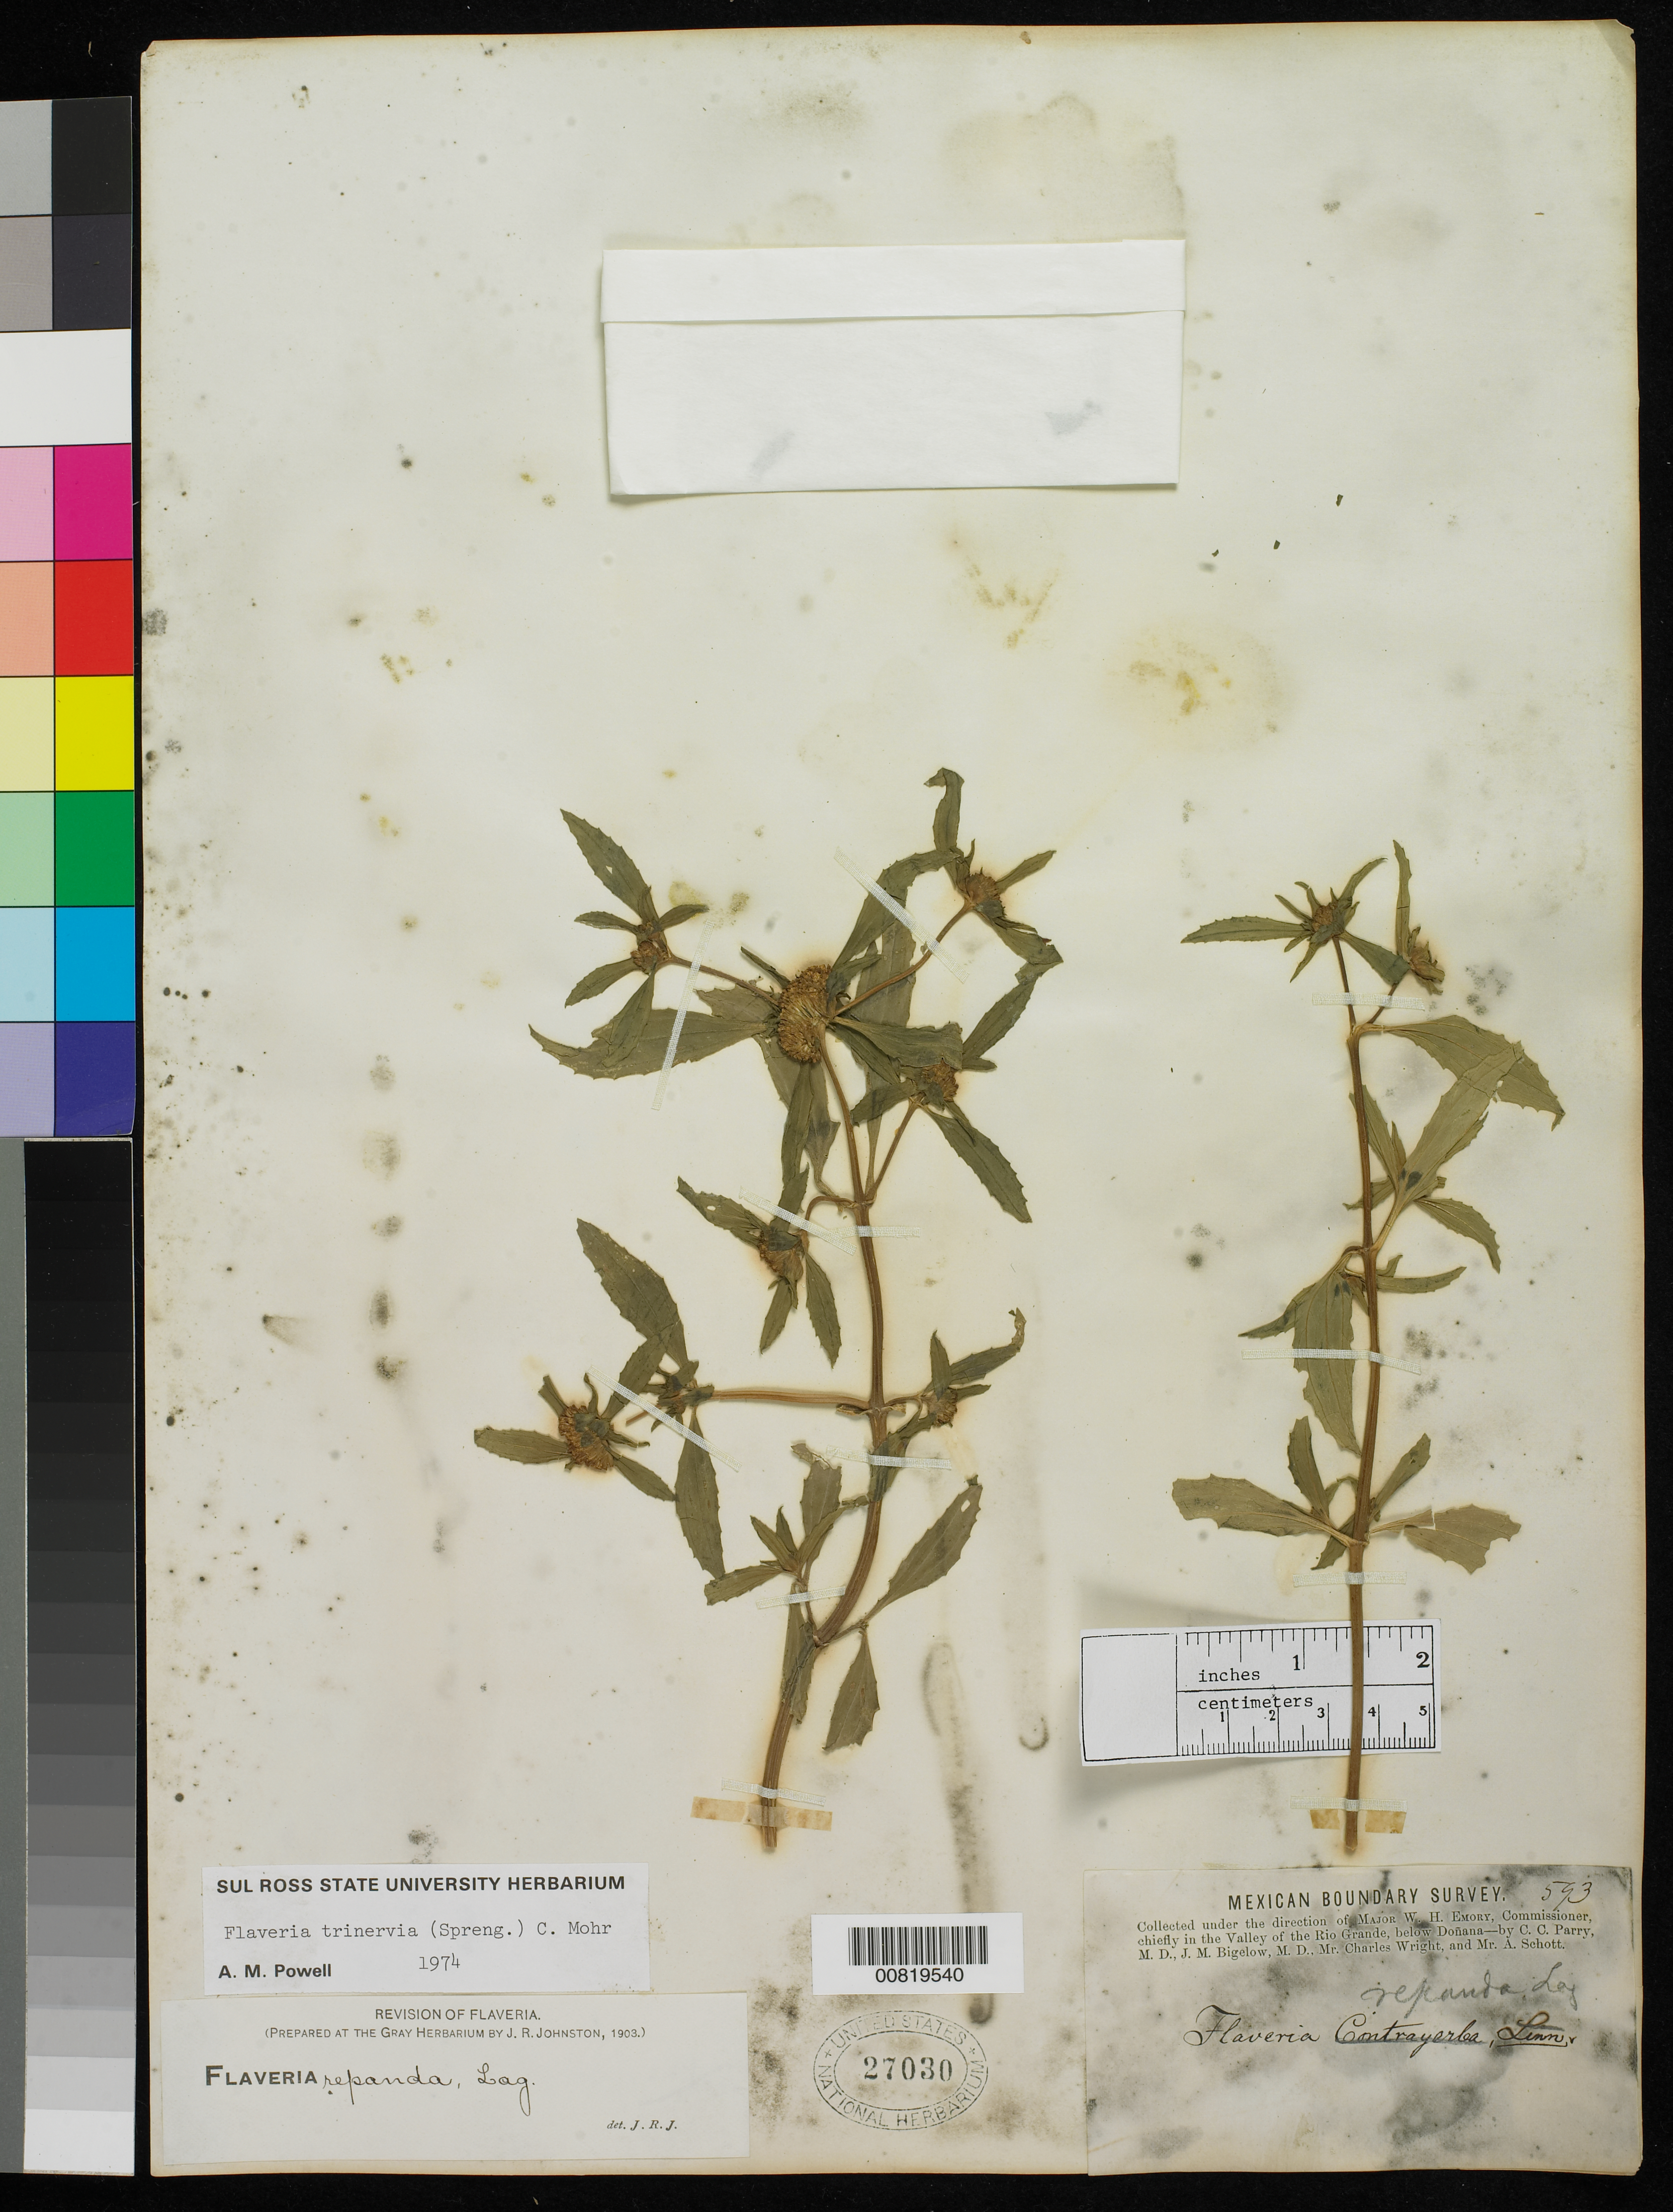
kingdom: Plantae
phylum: Tracheophyta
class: Magnoliopsida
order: Asterales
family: Asteraceae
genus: Flaveria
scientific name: Flaveria trinervia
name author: (Spreng.) C. Mohr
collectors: C. C. Parry, J. M. Bigelow, C. Wright & A. C. V. Schott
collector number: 593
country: United States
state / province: New Mexico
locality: Valley of the Rio Grande, below Doñana, New Mexico.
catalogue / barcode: US 27030